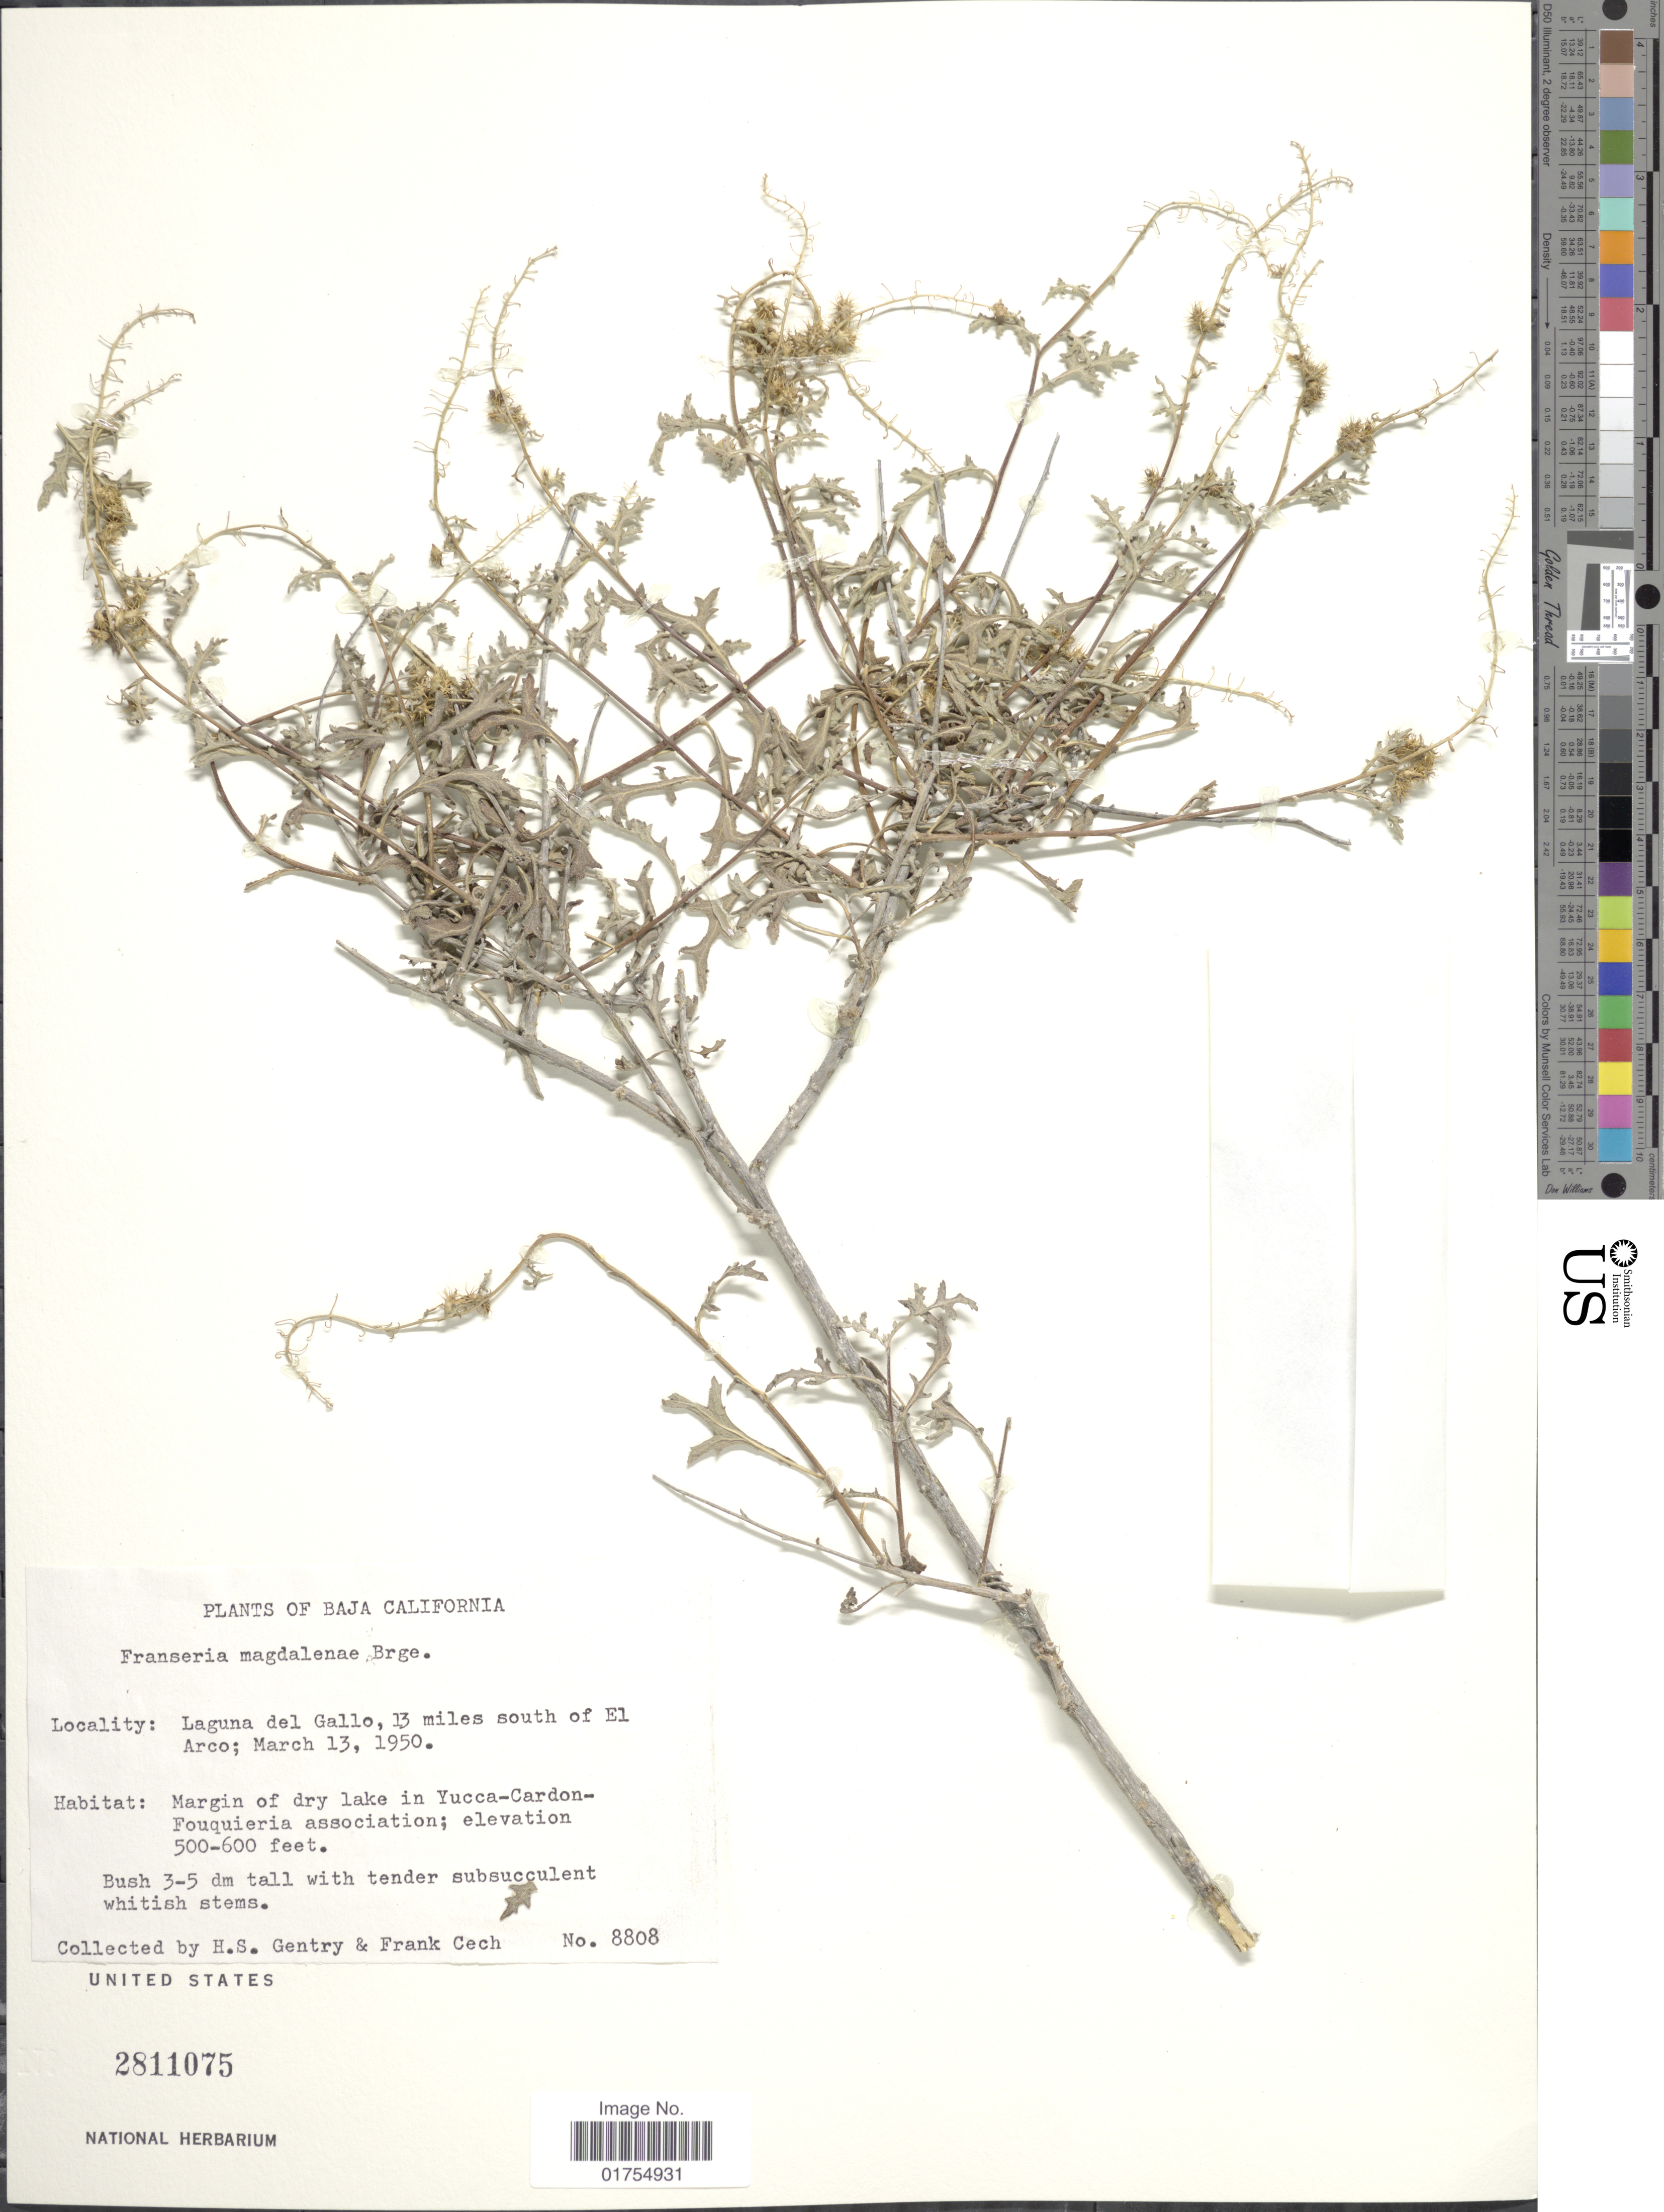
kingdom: Plantae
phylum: Tracheophyta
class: Magnoliopsida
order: Asterales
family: Asteraceae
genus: Franseria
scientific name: Franseria magdalenae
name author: Brandegee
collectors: H. S. Gentry & F. Cech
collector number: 8808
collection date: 1950-03-13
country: Mexico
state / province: Baja California Sur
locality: Laguna del Gallo, 13 miles south of El Arco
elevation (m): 152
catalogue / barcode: US 2811075